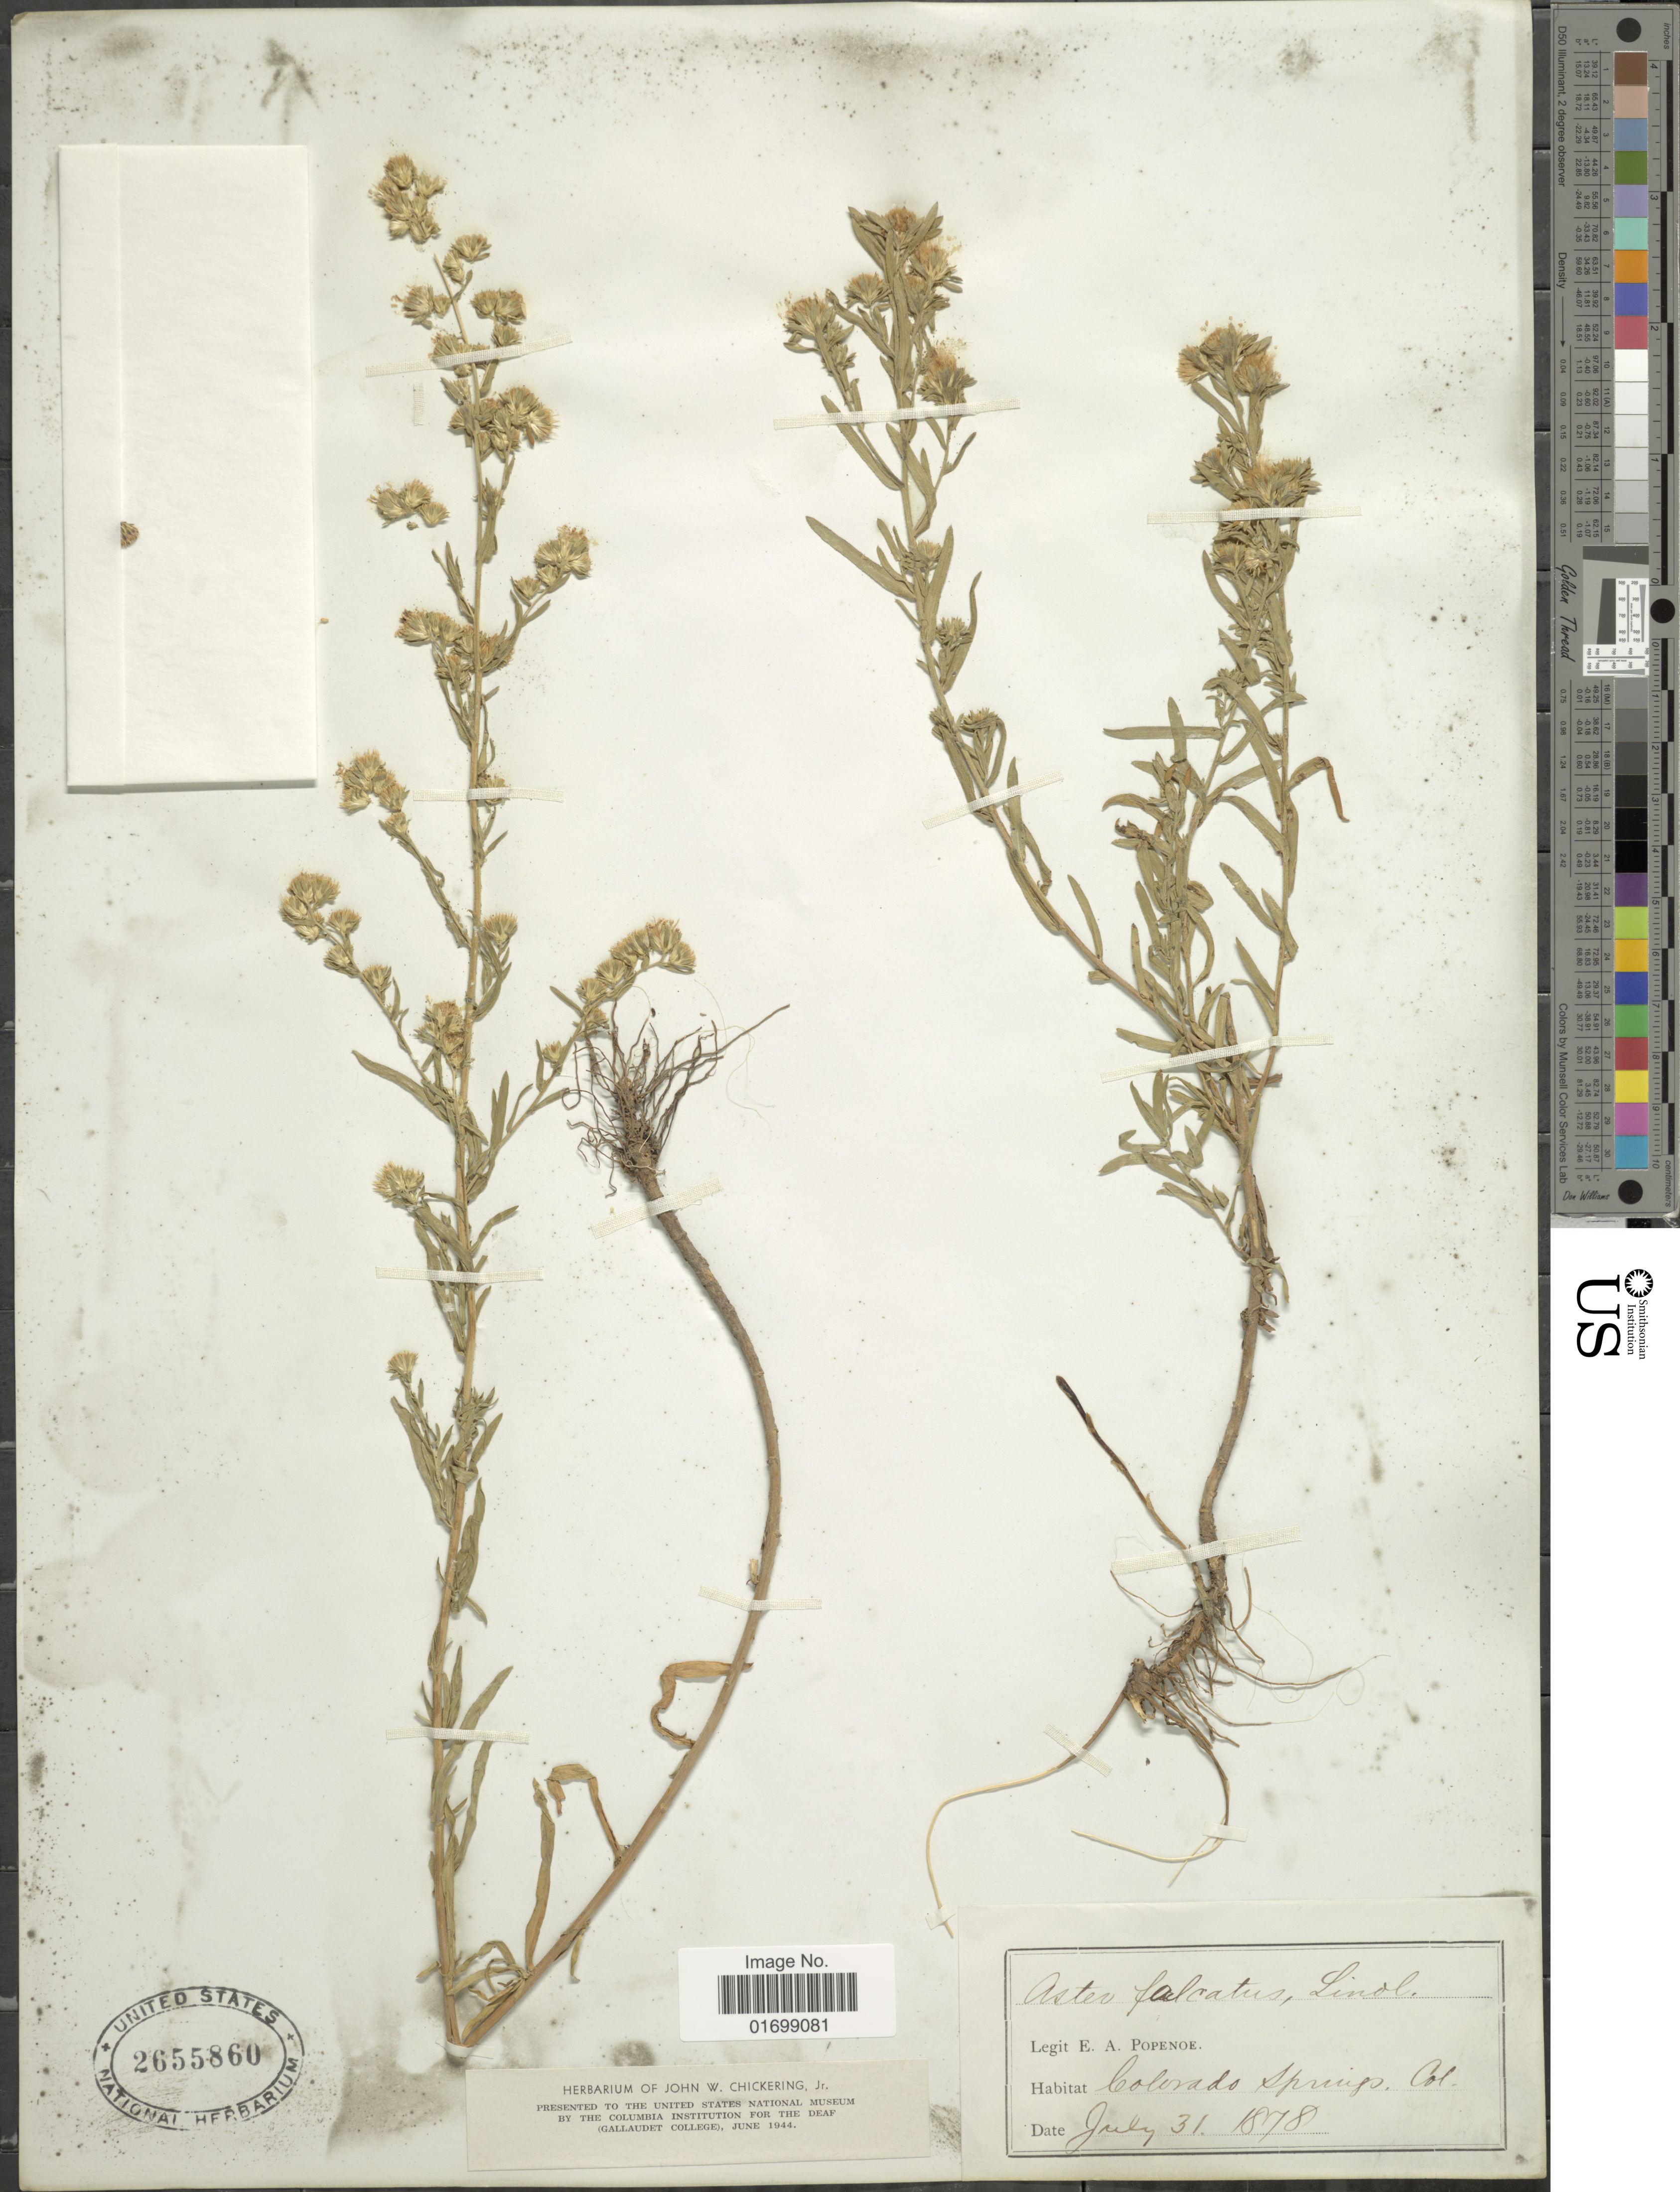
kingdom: Plantae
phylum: Tracheophyta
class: Magnoliopsida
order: Asterales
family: Asteraceae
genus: Symphyotrichum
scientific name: Symphyotrichum falcatum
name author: (Lindl. ex Lindl.) G.L. Nesom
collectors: E. A. Popenoe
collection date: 1878-07-31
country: United States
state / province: Colorado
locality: Colorado Springs.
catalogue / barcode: US 2655860